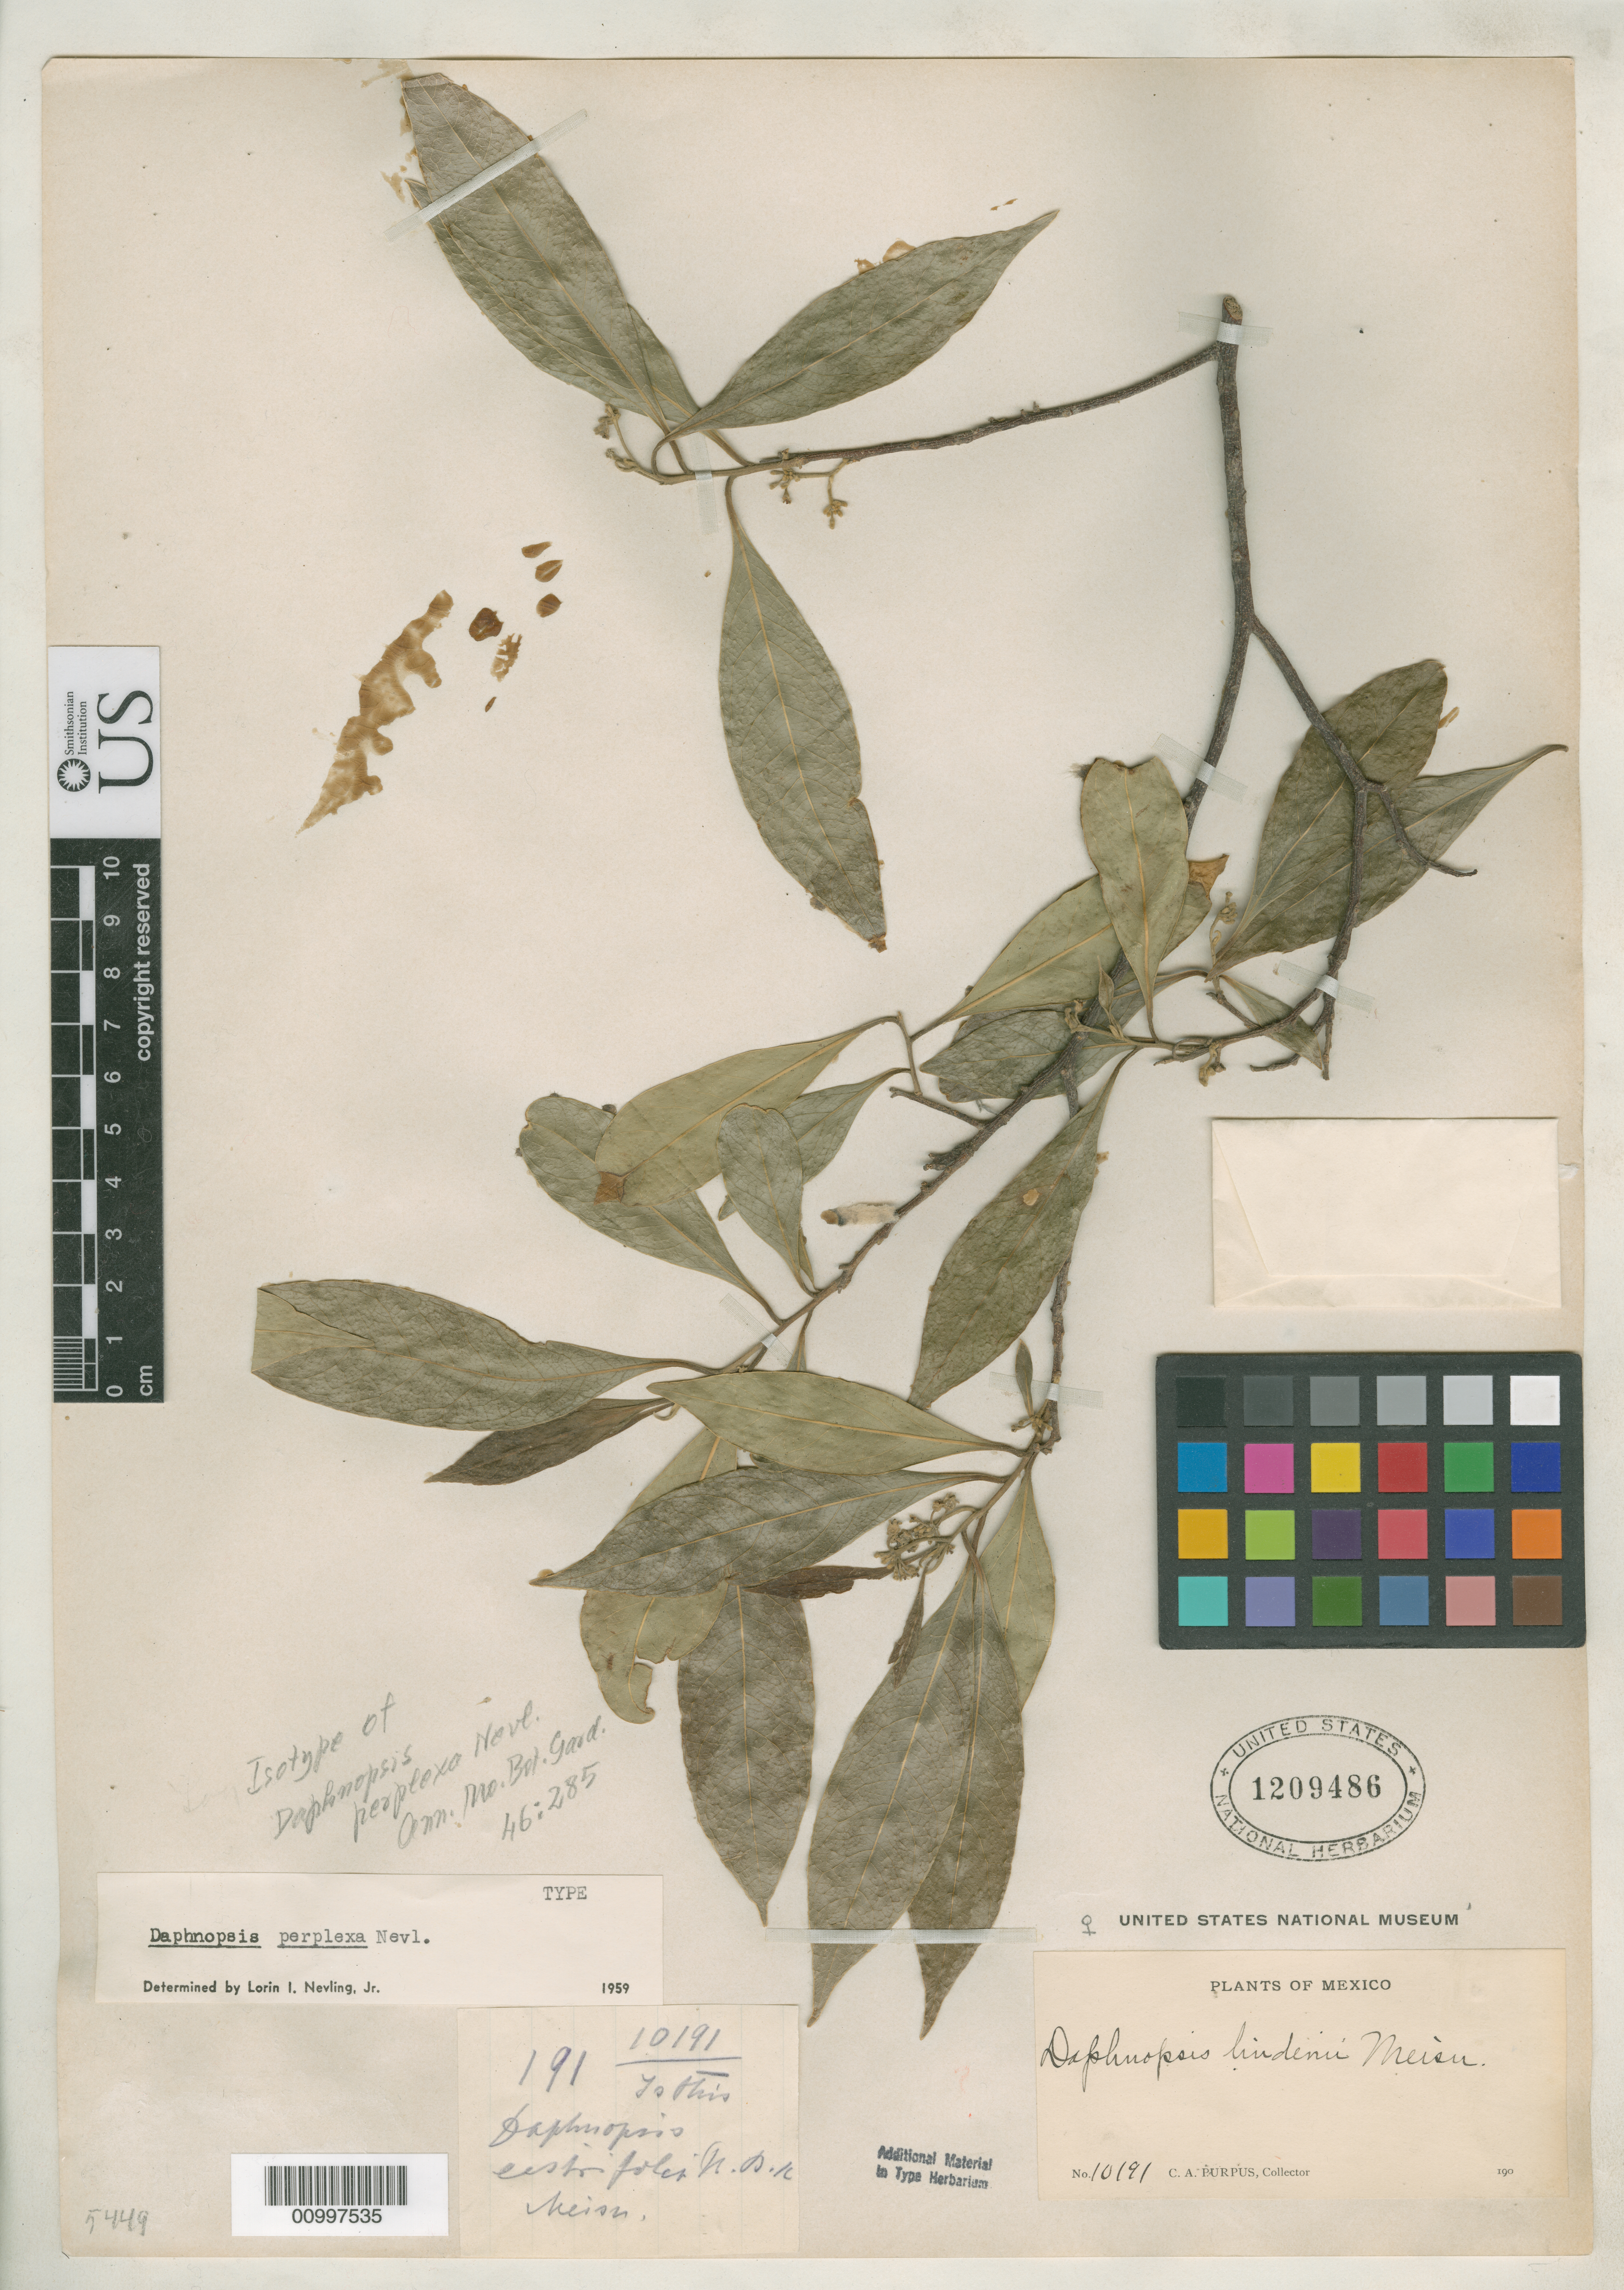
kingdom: Plantae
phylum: Tracheophyta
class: Magnoliopsida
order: Malvales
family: Thymelaeaceae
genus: Daphnopsis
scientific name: Daphnopsis perplexa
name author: Nevling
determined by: Nevling, L. I., Jr.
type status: Isotype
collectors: C. A. Purpus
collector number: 10191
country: Mexico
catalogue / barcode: US 1209486